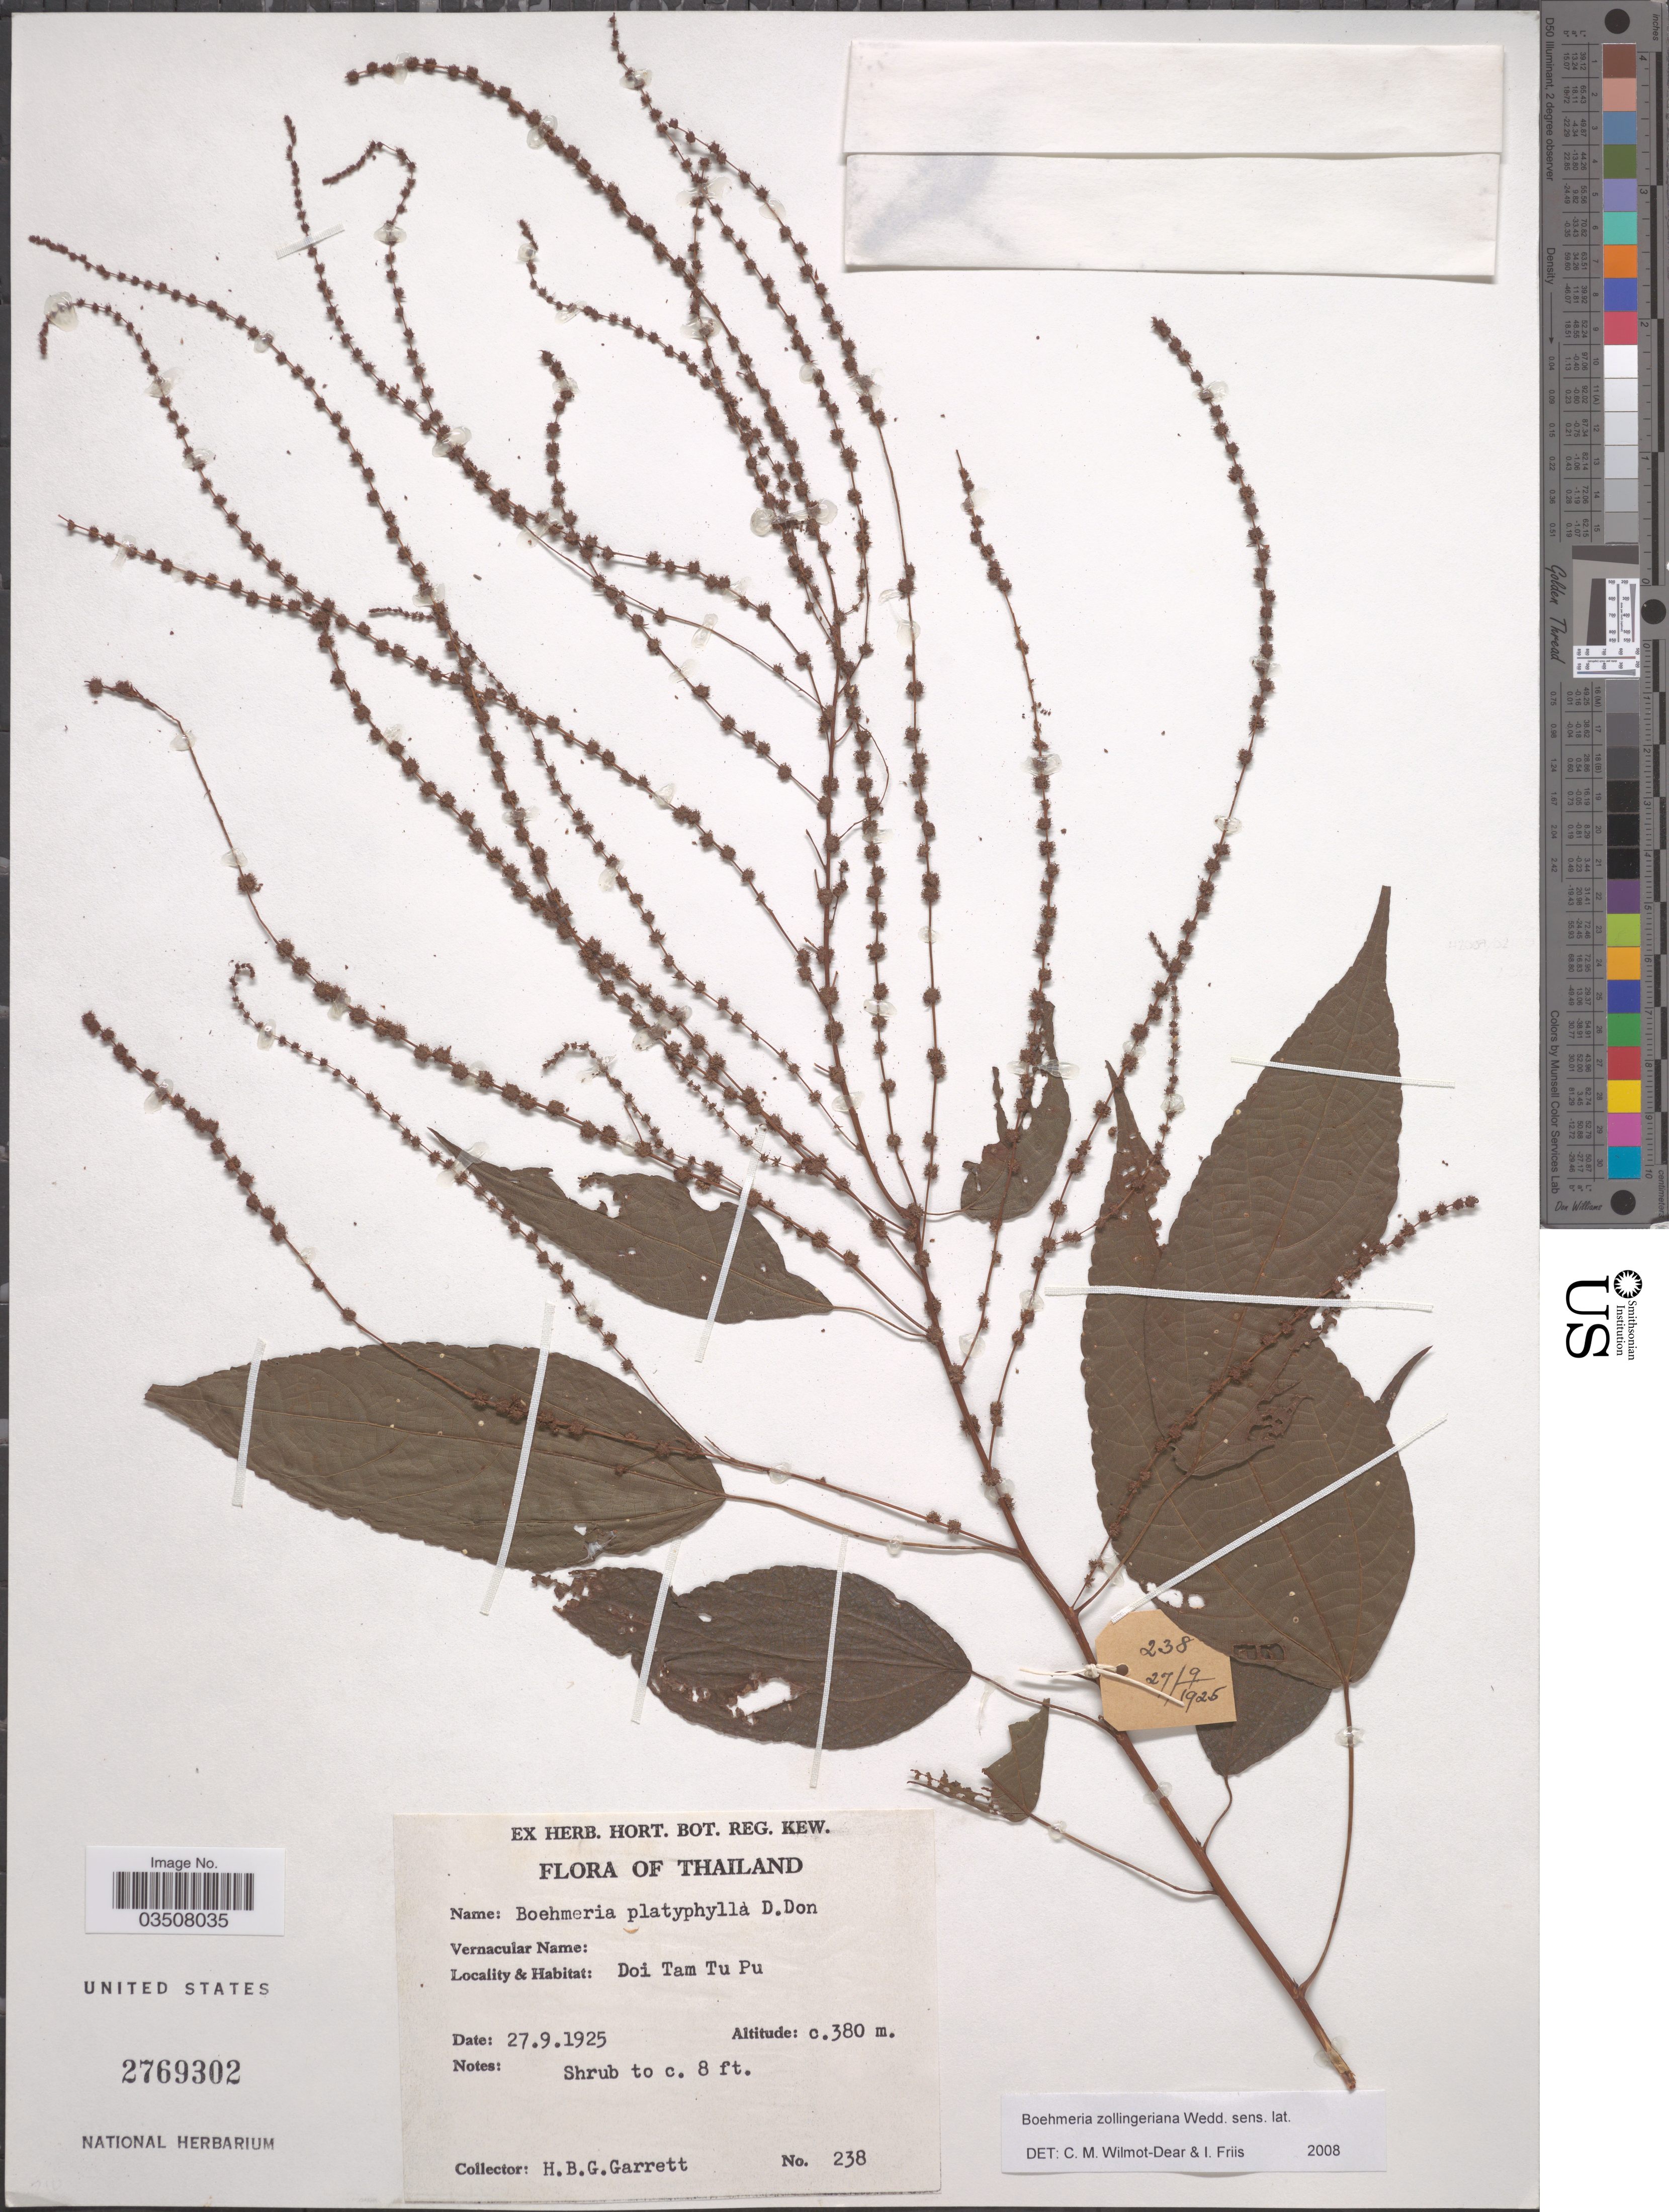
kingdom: Plantae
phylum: Tracheophyta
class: Magnoliopsida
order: Rosales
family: Urticaceae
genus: Boehmeria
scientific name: Boehmeria zollingeriana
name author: Wedd.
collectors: H. Garrett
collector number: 238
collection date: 1925-09-27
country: Thailand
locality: Doi Tam Tu Pu.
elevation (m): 380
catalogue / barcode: US 2769302